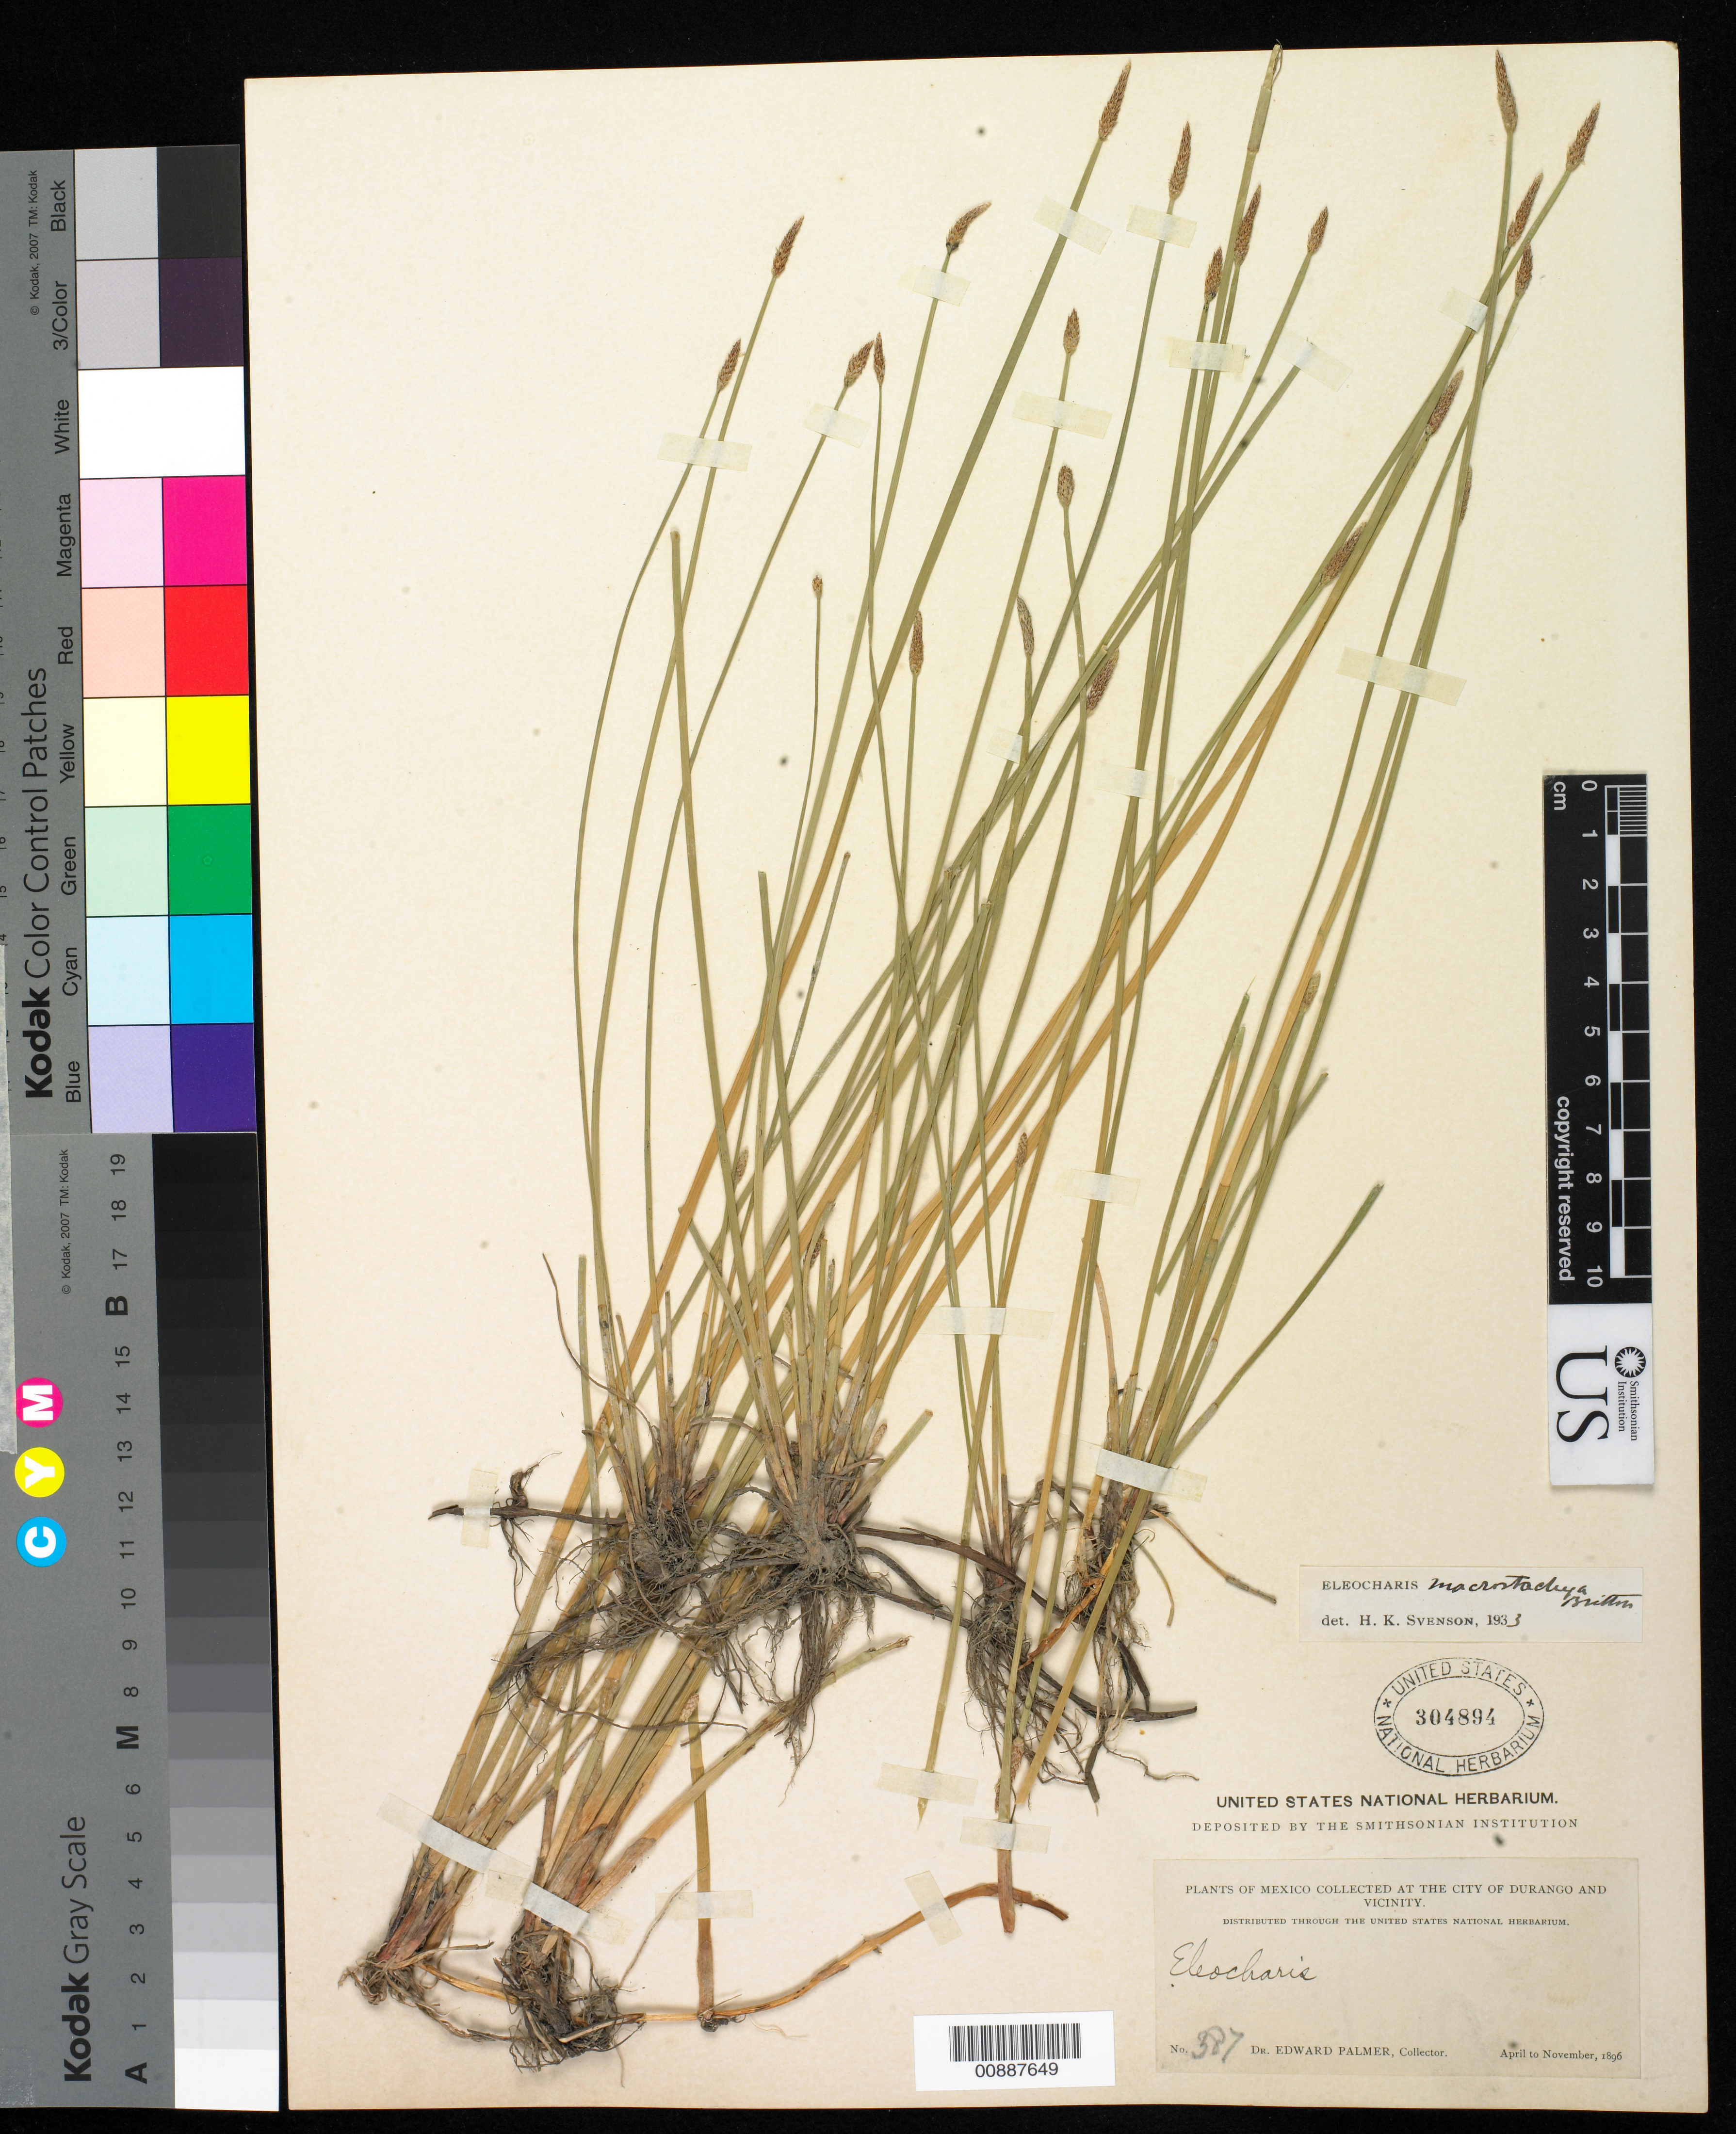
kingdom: Plantae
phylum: Tracheophyta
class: Liliopsida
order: Poales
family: Cyperaceae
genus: Eleocharis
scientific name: Eleocharis maculosa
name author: (Vahl) Roem. & Schult.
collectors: E. Palmer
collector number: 387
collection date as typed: Apr 1896 to -- Nov 1896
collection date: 1896-04/1896-11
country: Mexico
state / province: Durango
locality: City of Durango and vicinity.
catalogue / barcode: US 304894